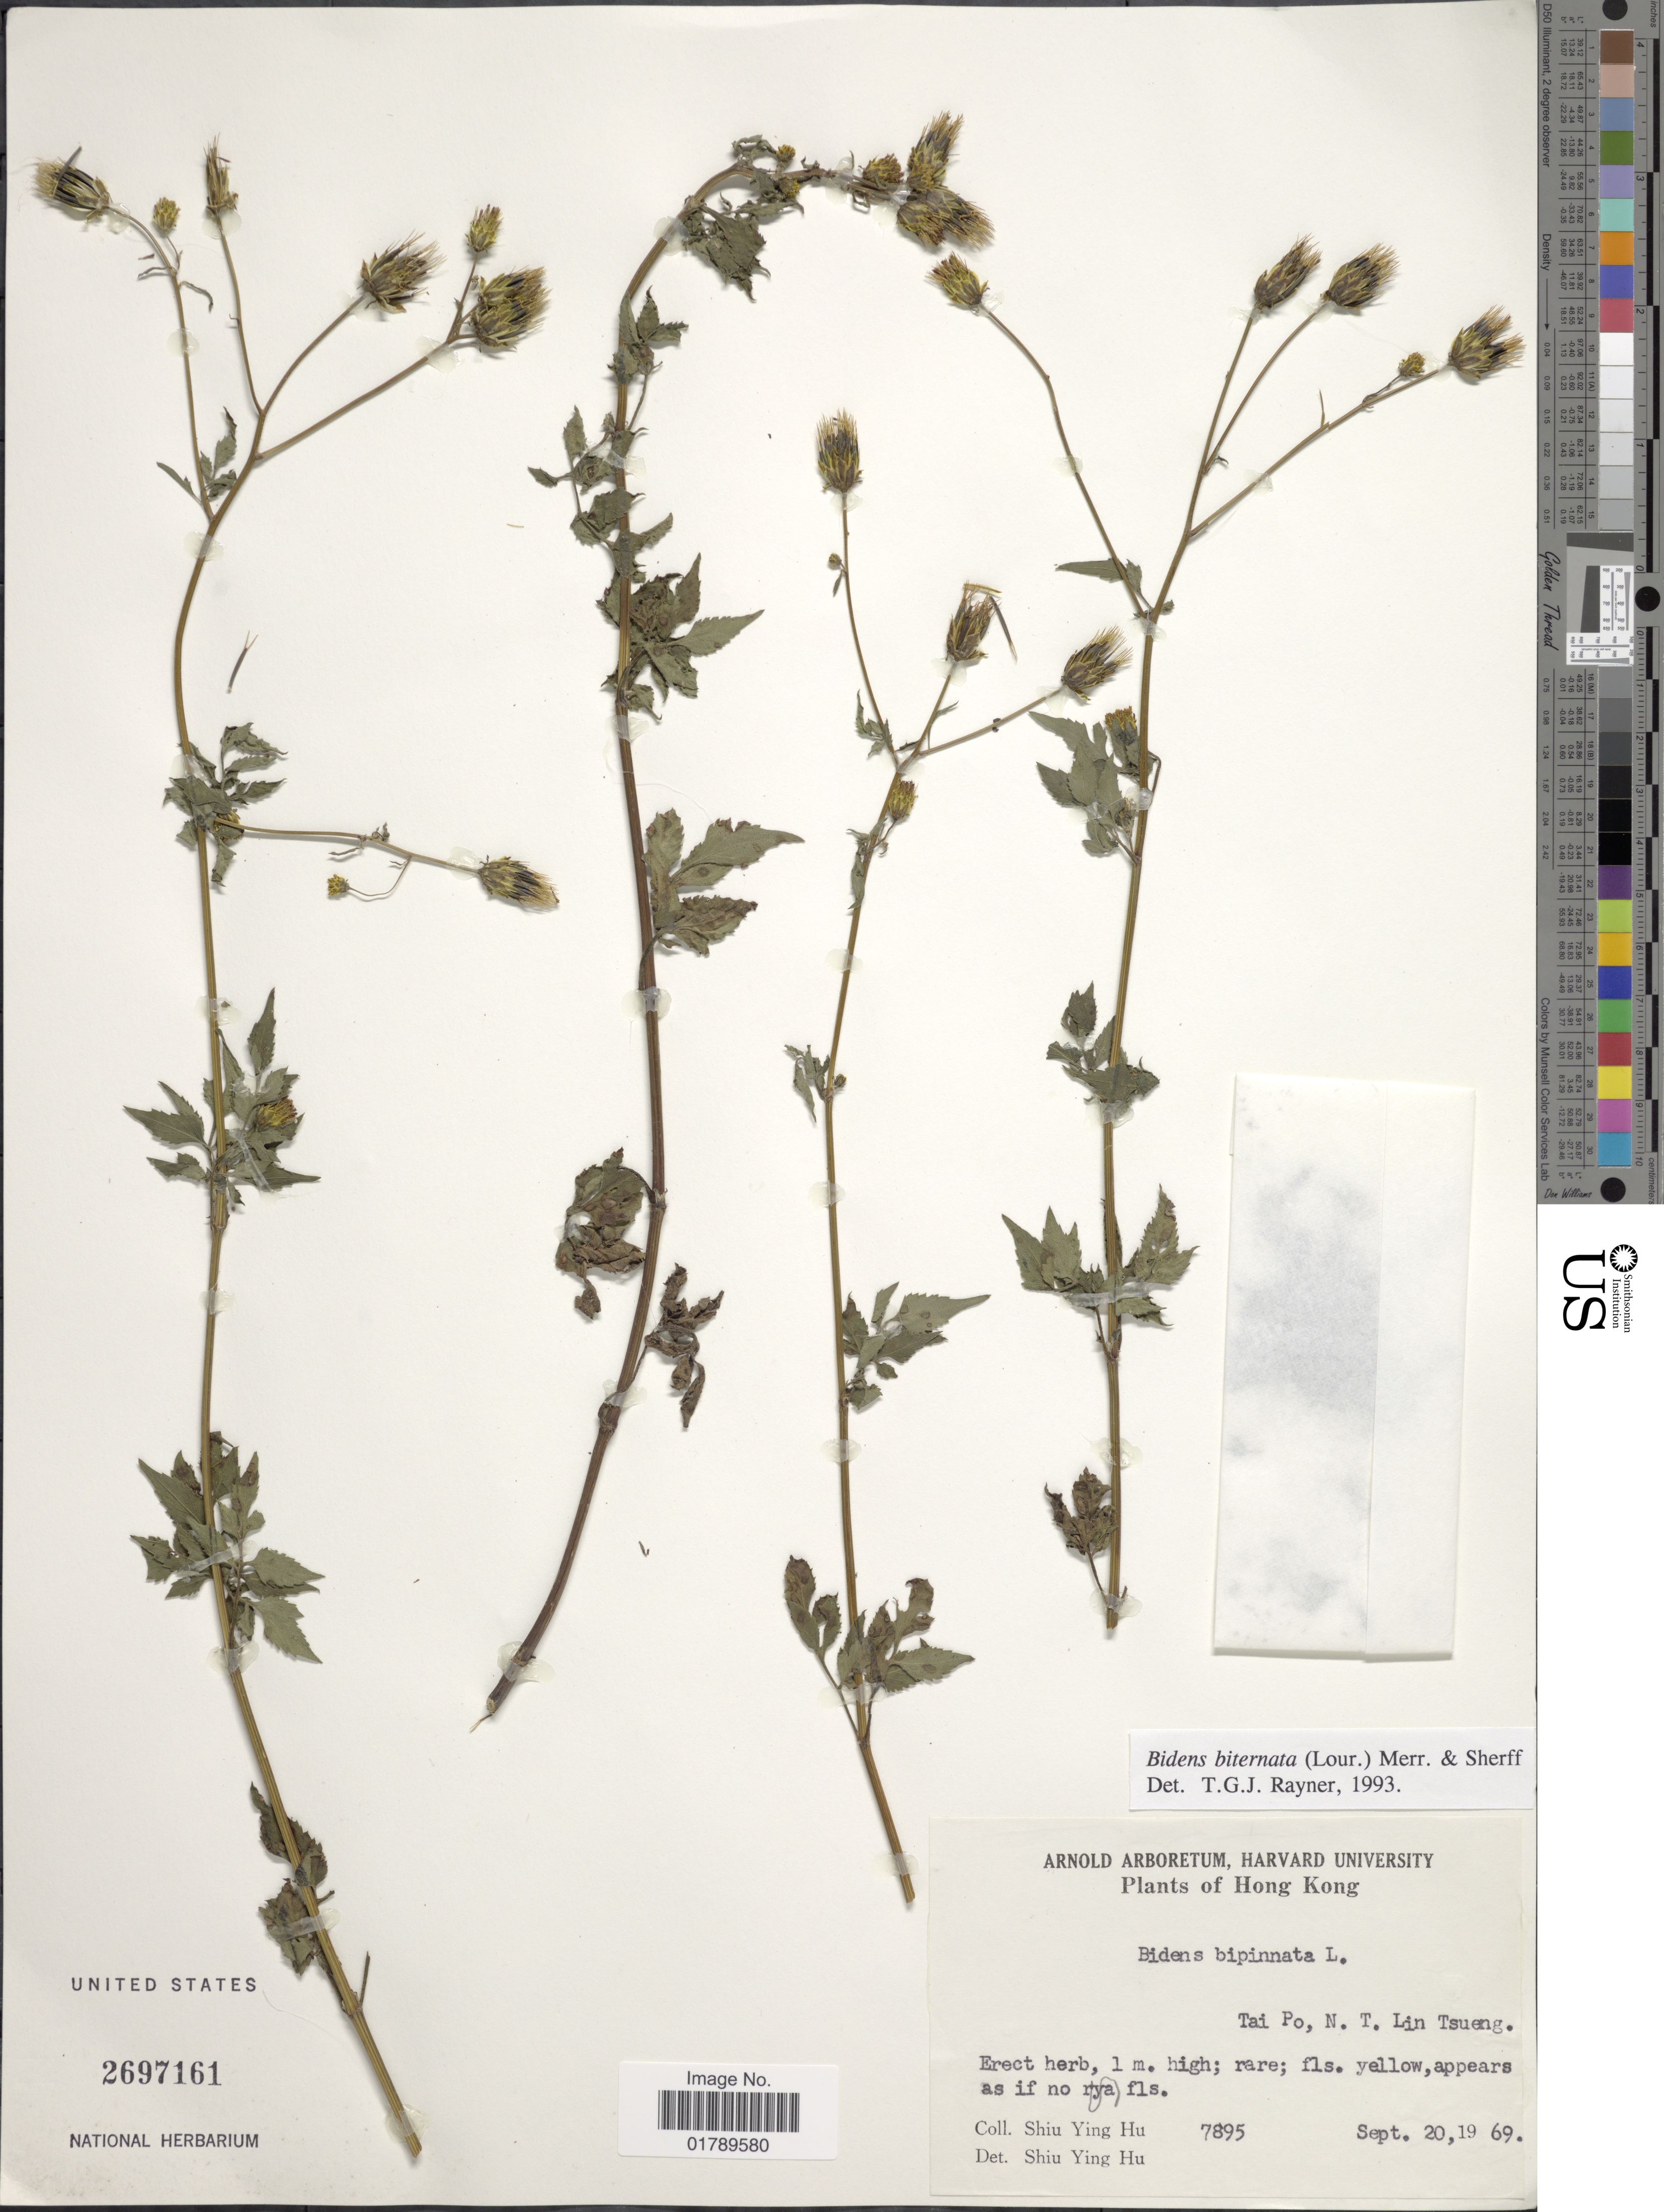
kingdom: Plantae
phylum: Tracheophyta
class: Magnoliopsida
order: Asterales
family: Asteraceae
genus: Bidens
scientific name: Bidens biternata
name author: (Lour.) Merr. & Sherff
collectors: S. Y. Hu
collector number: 7895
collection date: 1969-09-20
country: China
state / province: Hong Kong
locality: Hong Kong. Tai Po, N. T. Lin Tsueng.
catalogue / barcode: US 2697161